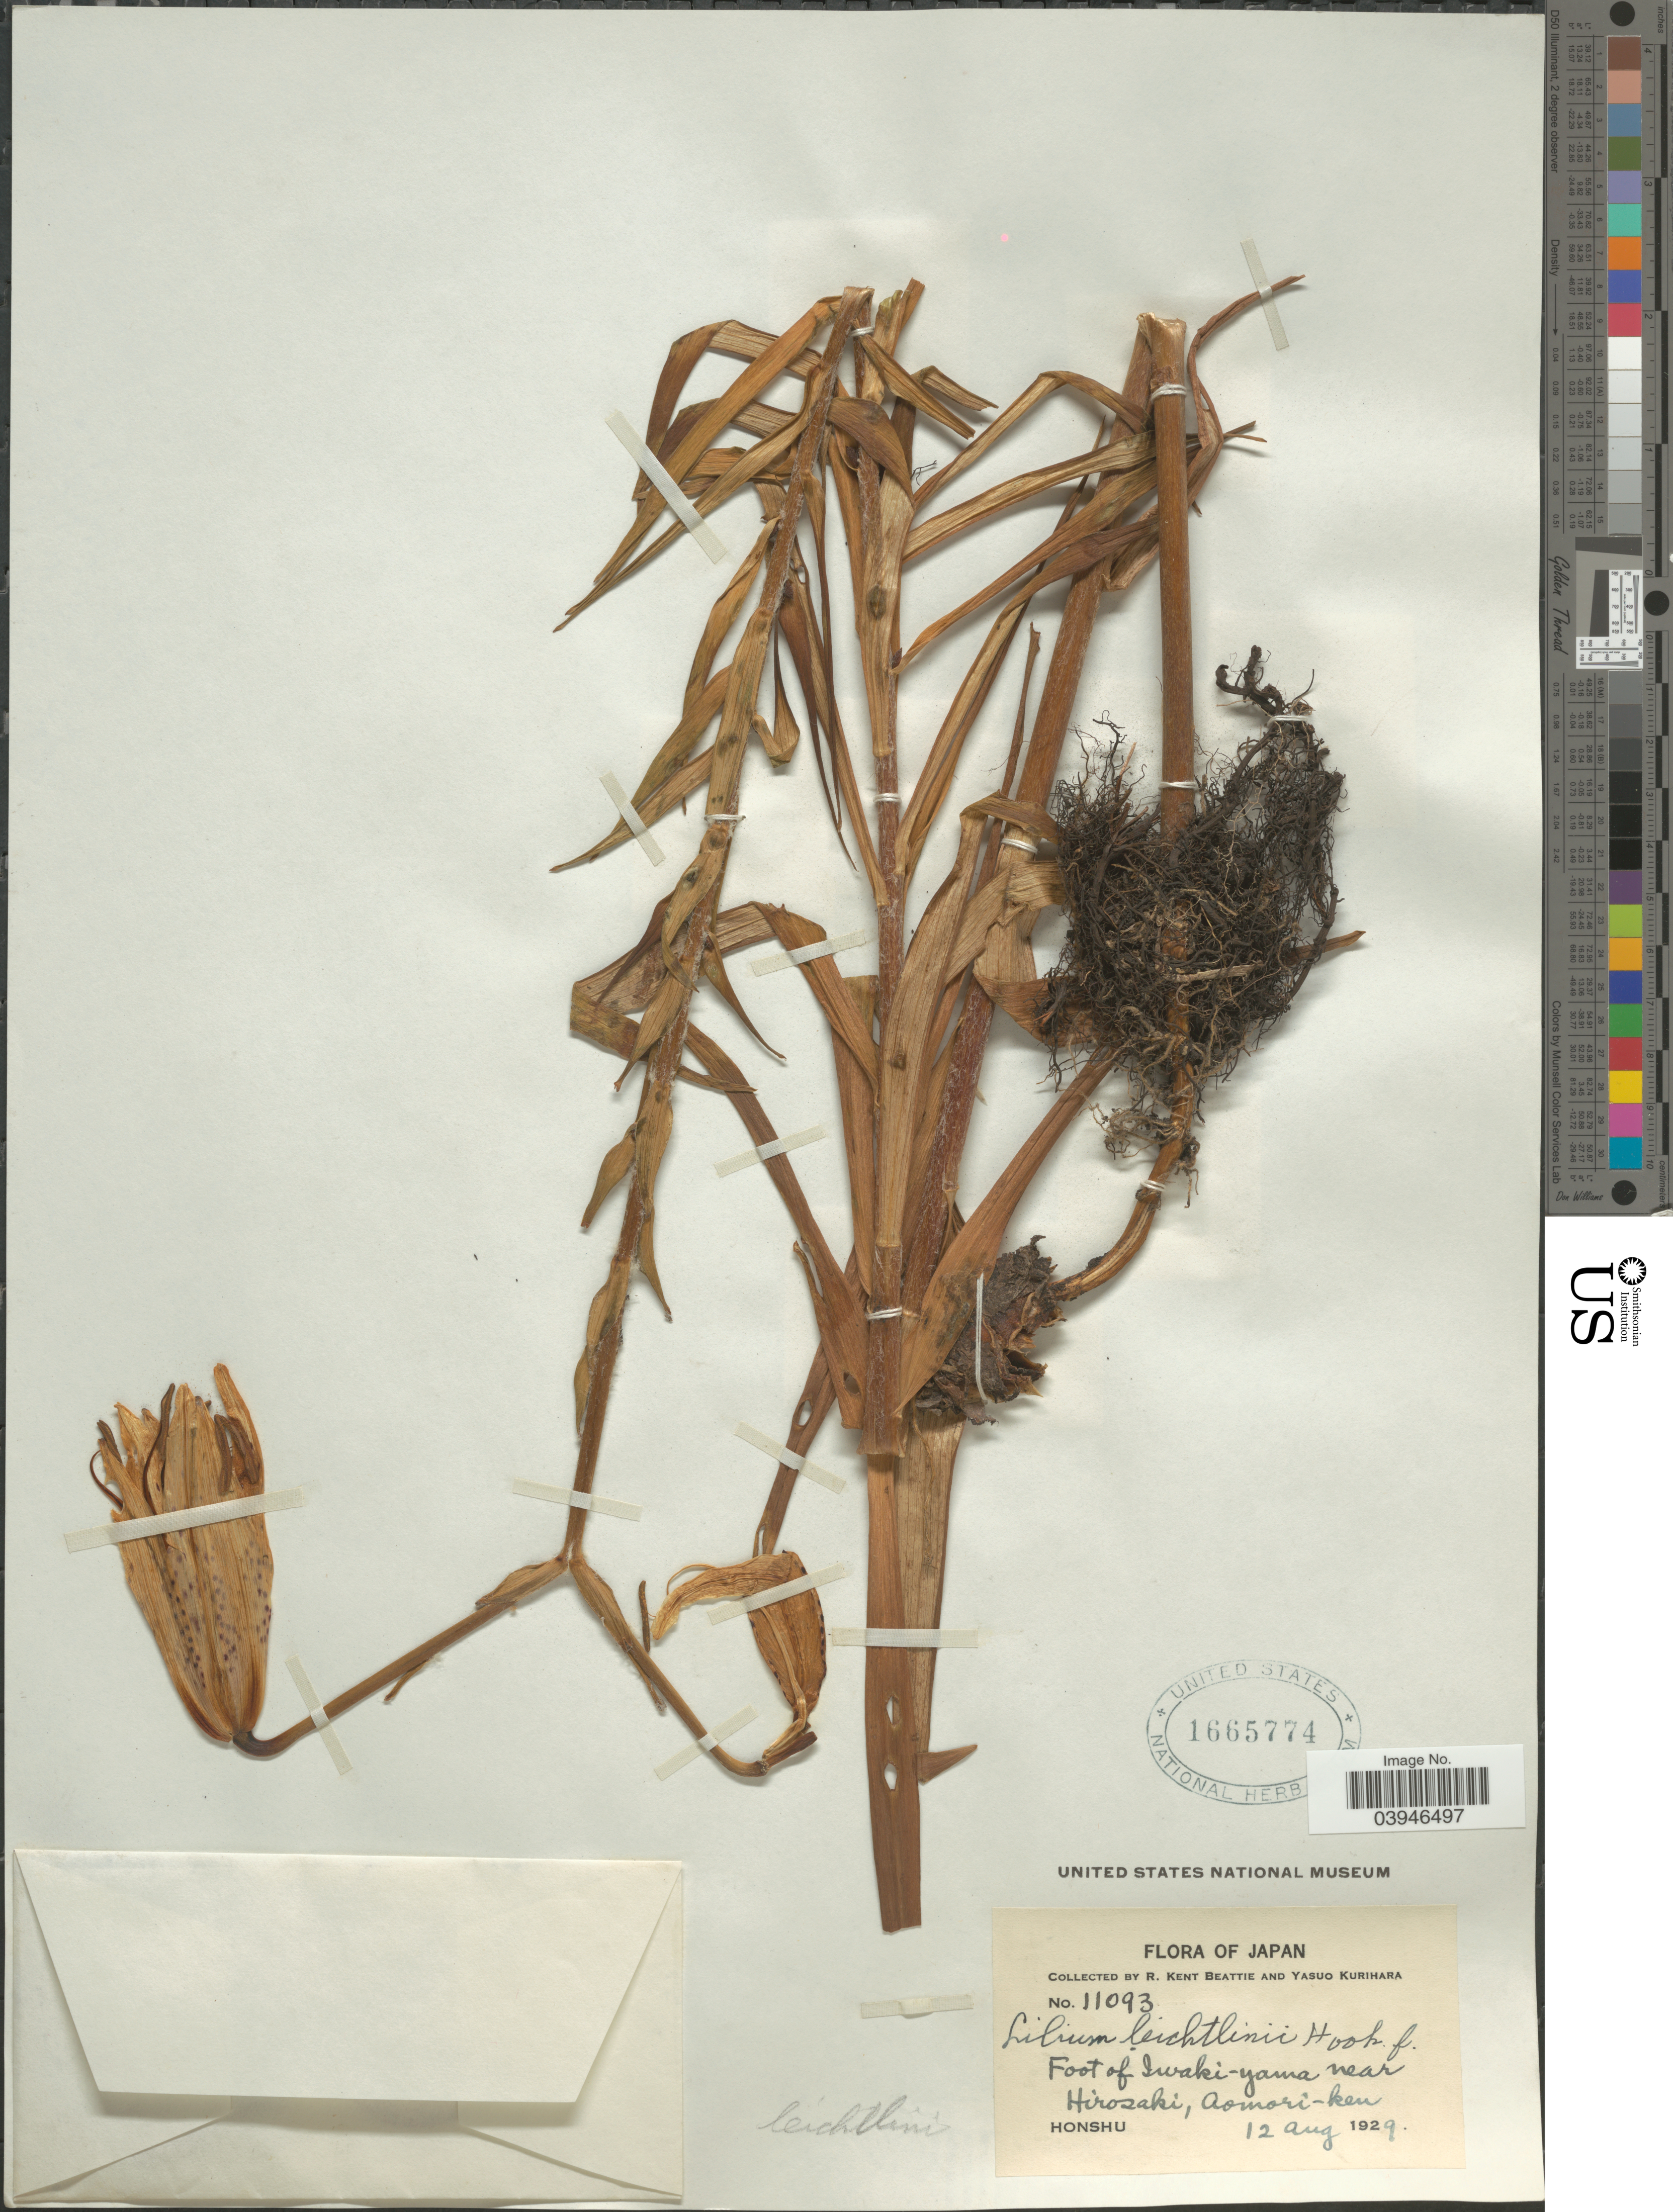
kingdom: Plantae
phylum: Tracheophyta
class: Liliopsida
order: Liliales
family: Liliaceae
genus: Lilium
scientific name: Lilium leichtlinii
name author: Hook. f.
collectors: R. K. Beattie & Y. Kurihara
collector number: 11093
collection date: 1929-08-12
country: Japan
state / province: Aomori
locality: Foot of Iwaki-yama near Hirozaki, Aomori-ken. Honshu.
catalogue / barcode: US 1665774